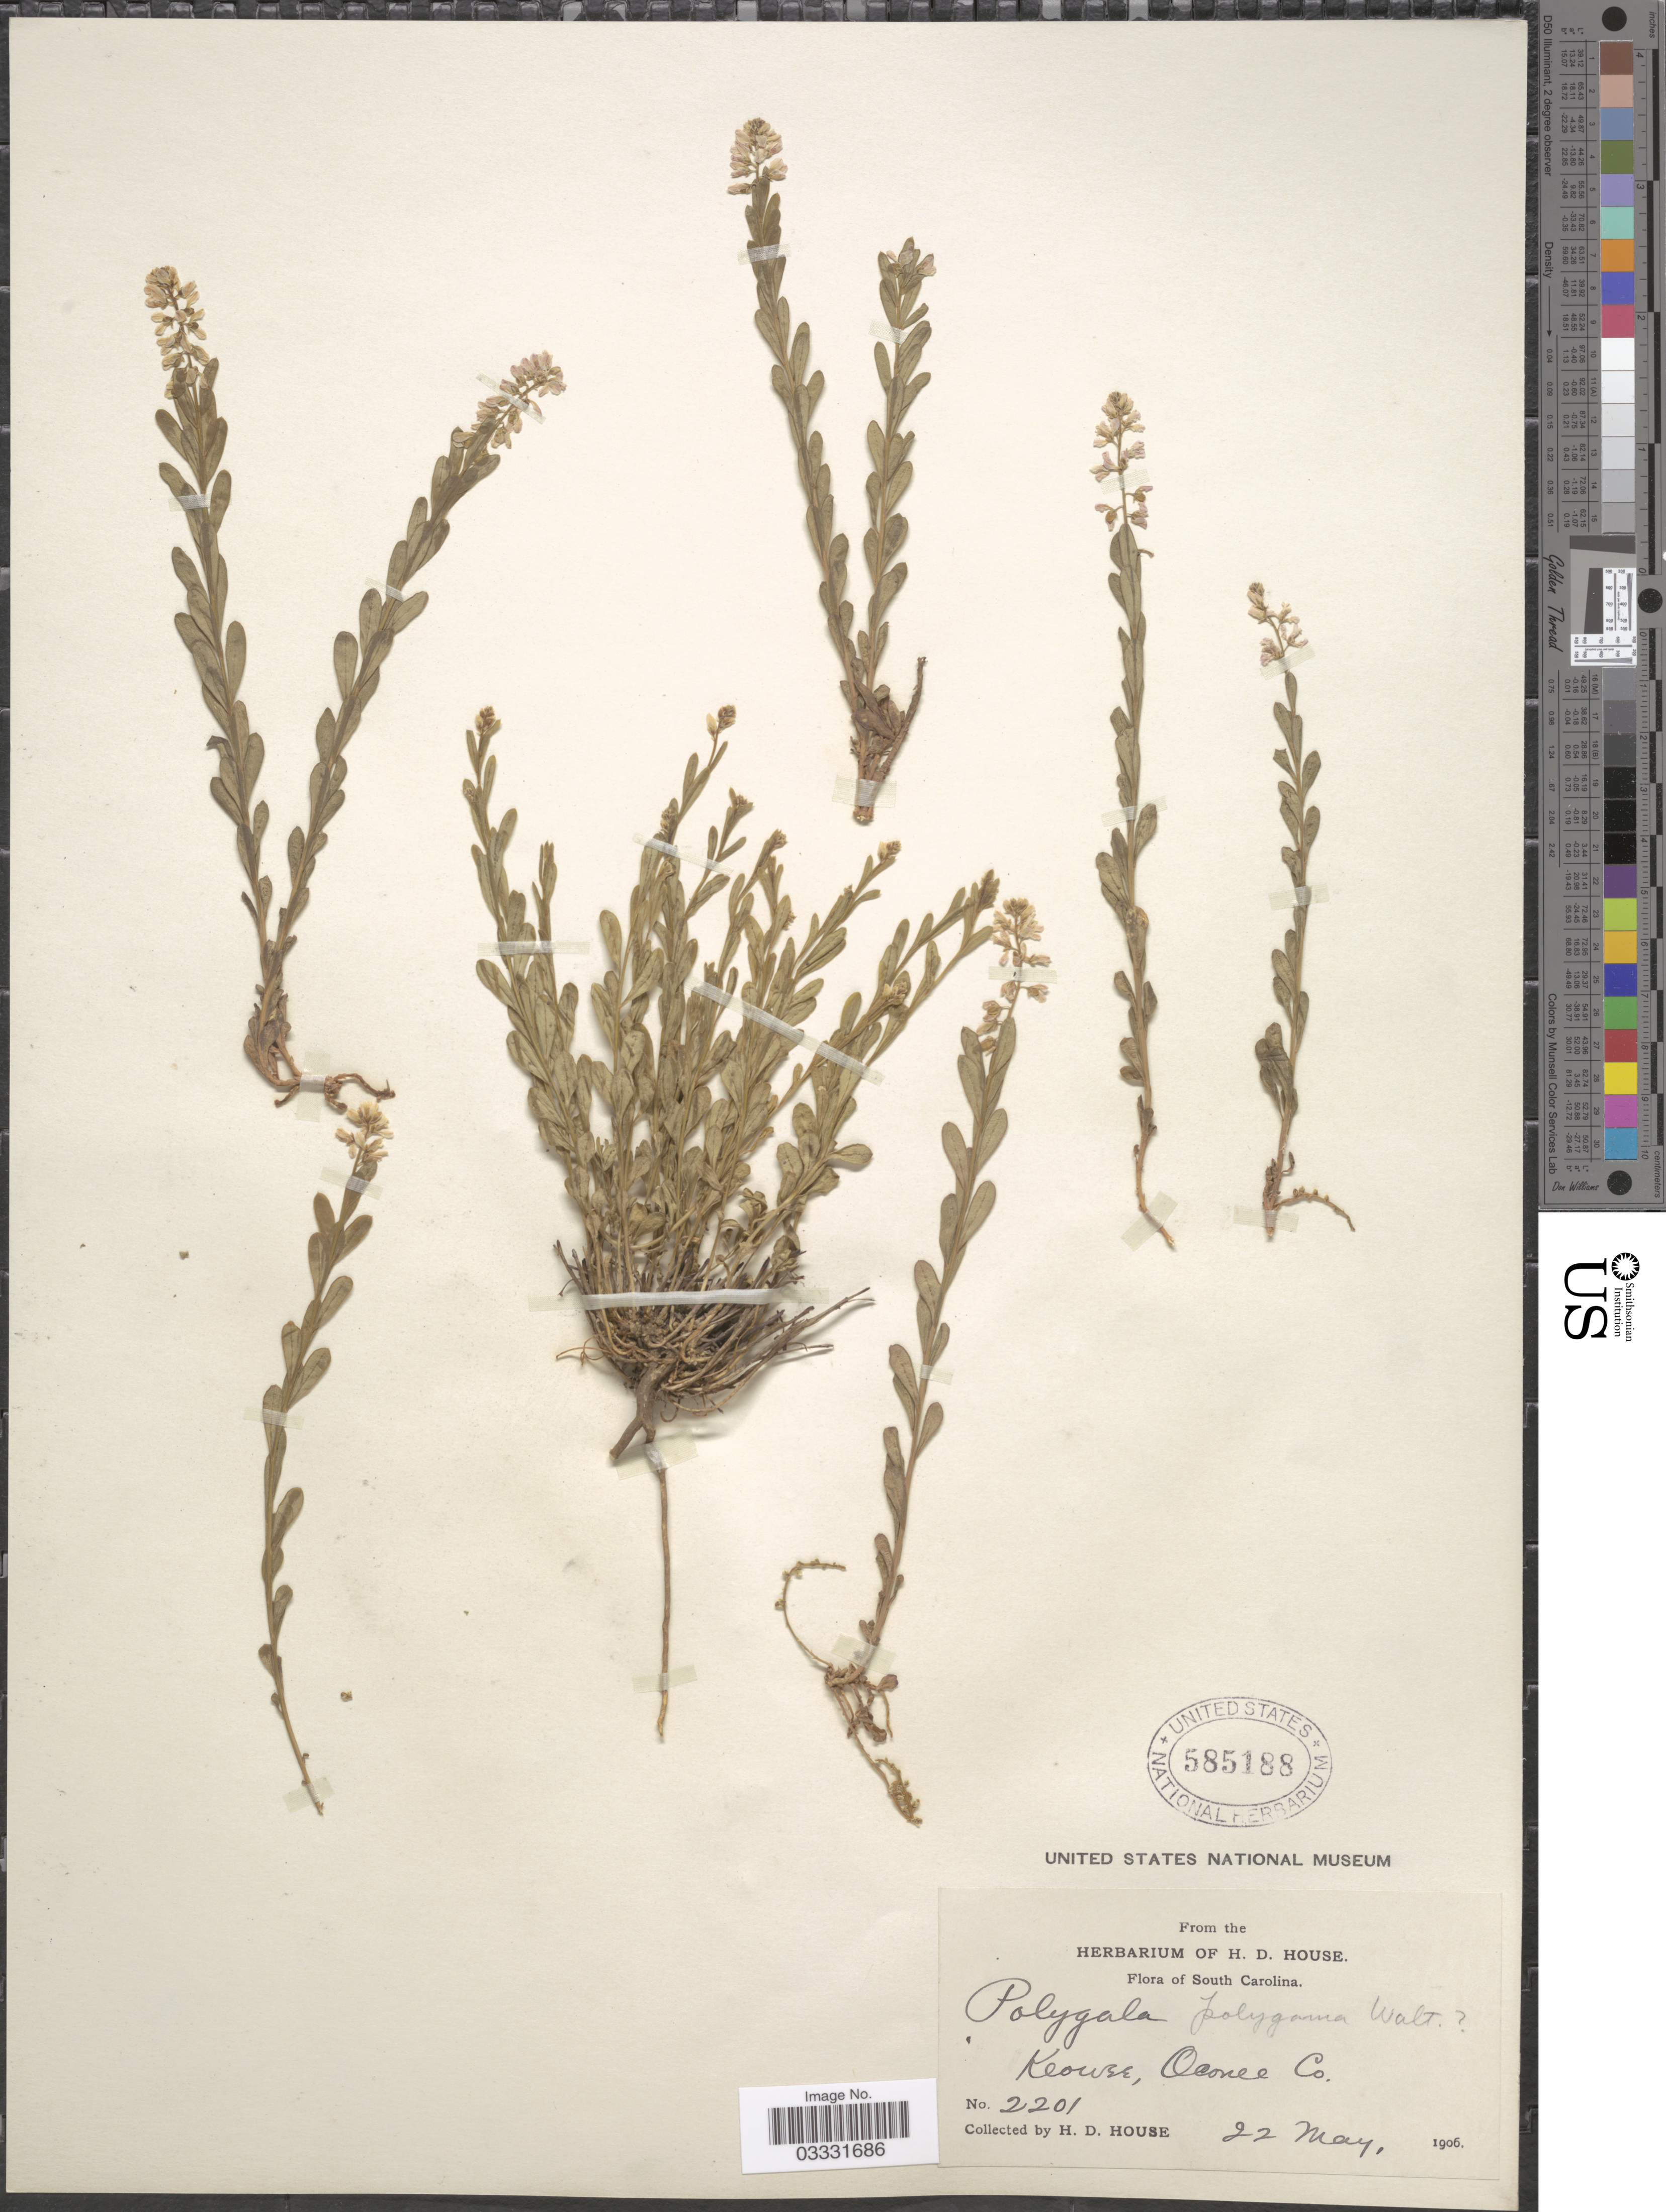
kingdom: Plantae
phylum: Tracheophyta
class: Magnoliopsida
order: Fabales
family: Polygalaceae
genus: Polygala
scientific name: Polygala polygama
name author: Walter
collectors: H. D. House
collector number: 2201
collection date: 1906-05-22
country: United States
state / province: South Carolina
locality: Keowee, Oconee Co.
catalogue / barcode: US 585188